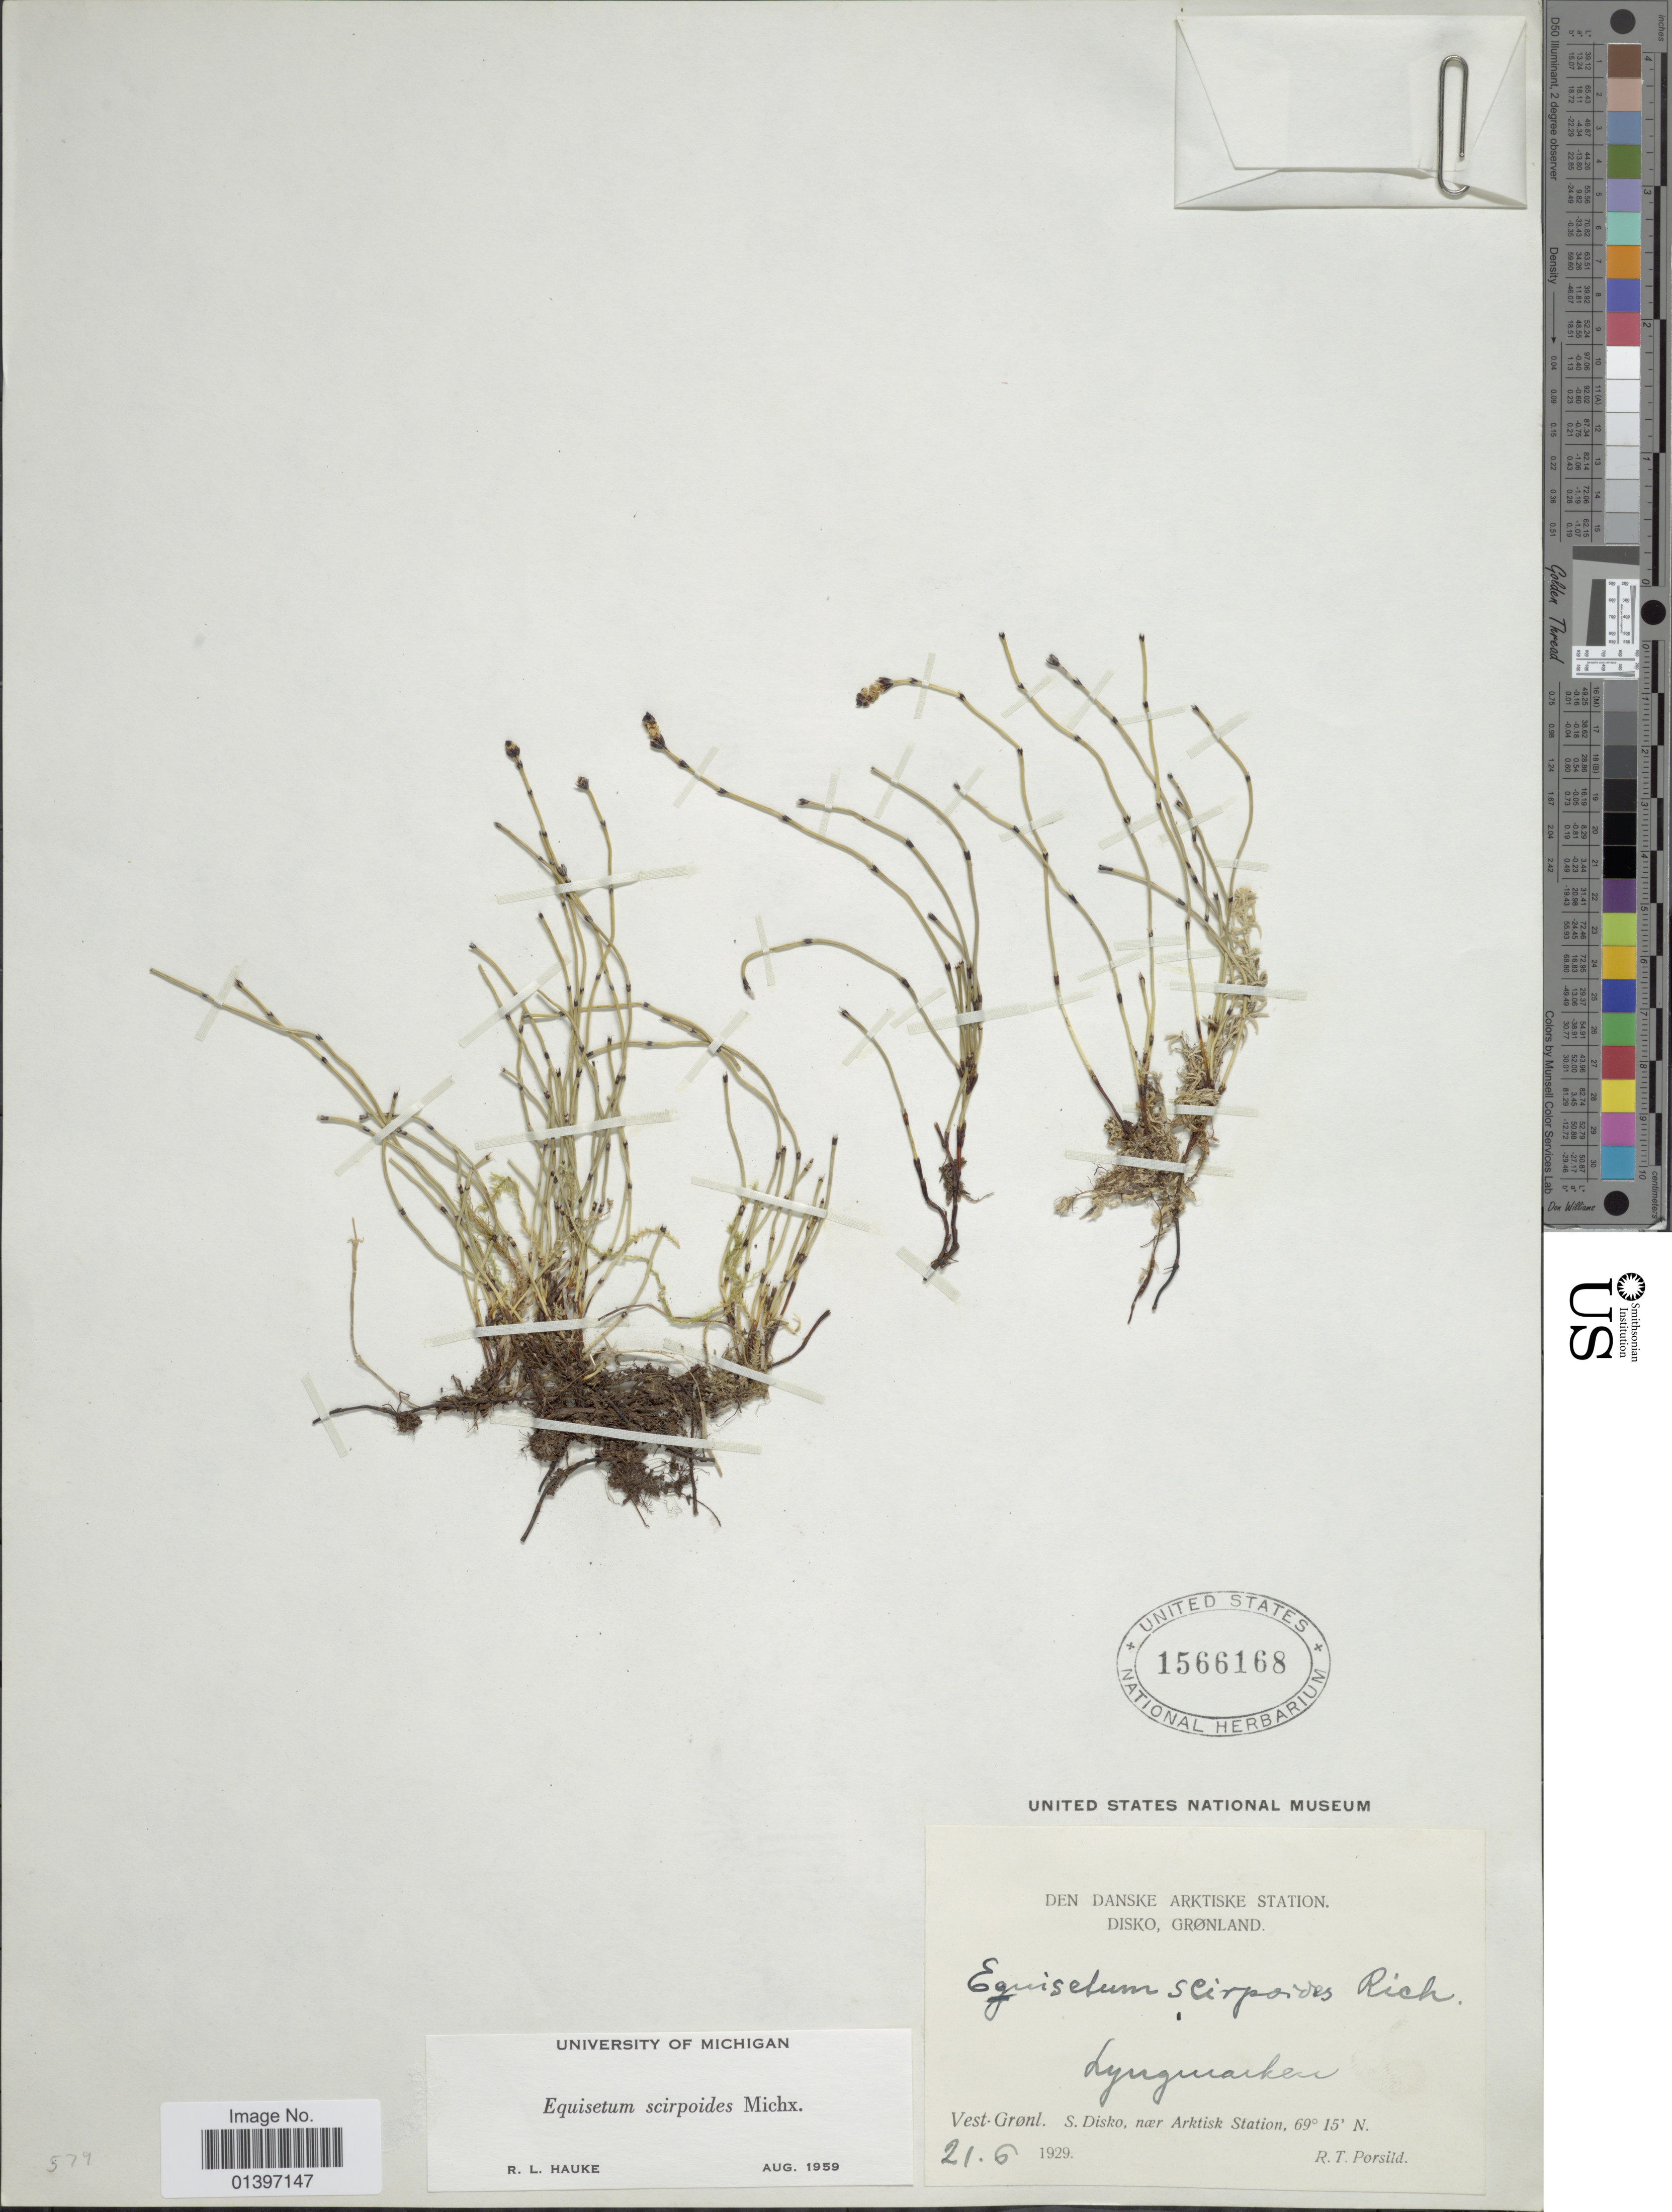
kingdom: Plantae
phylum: Tracheophyta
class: Polypodiopsida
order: Equisetales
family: Equisetaceae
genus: Equisetum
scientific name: Equisetum scirpoides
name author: Michx.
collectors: R. T. Porsild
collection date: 1929-06-21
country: Greenland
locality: Den Danske Arktiske Station, Disko Grønland, Vest-Grønl. S. Disko, near Arktisk Station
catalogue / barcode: US 1566168